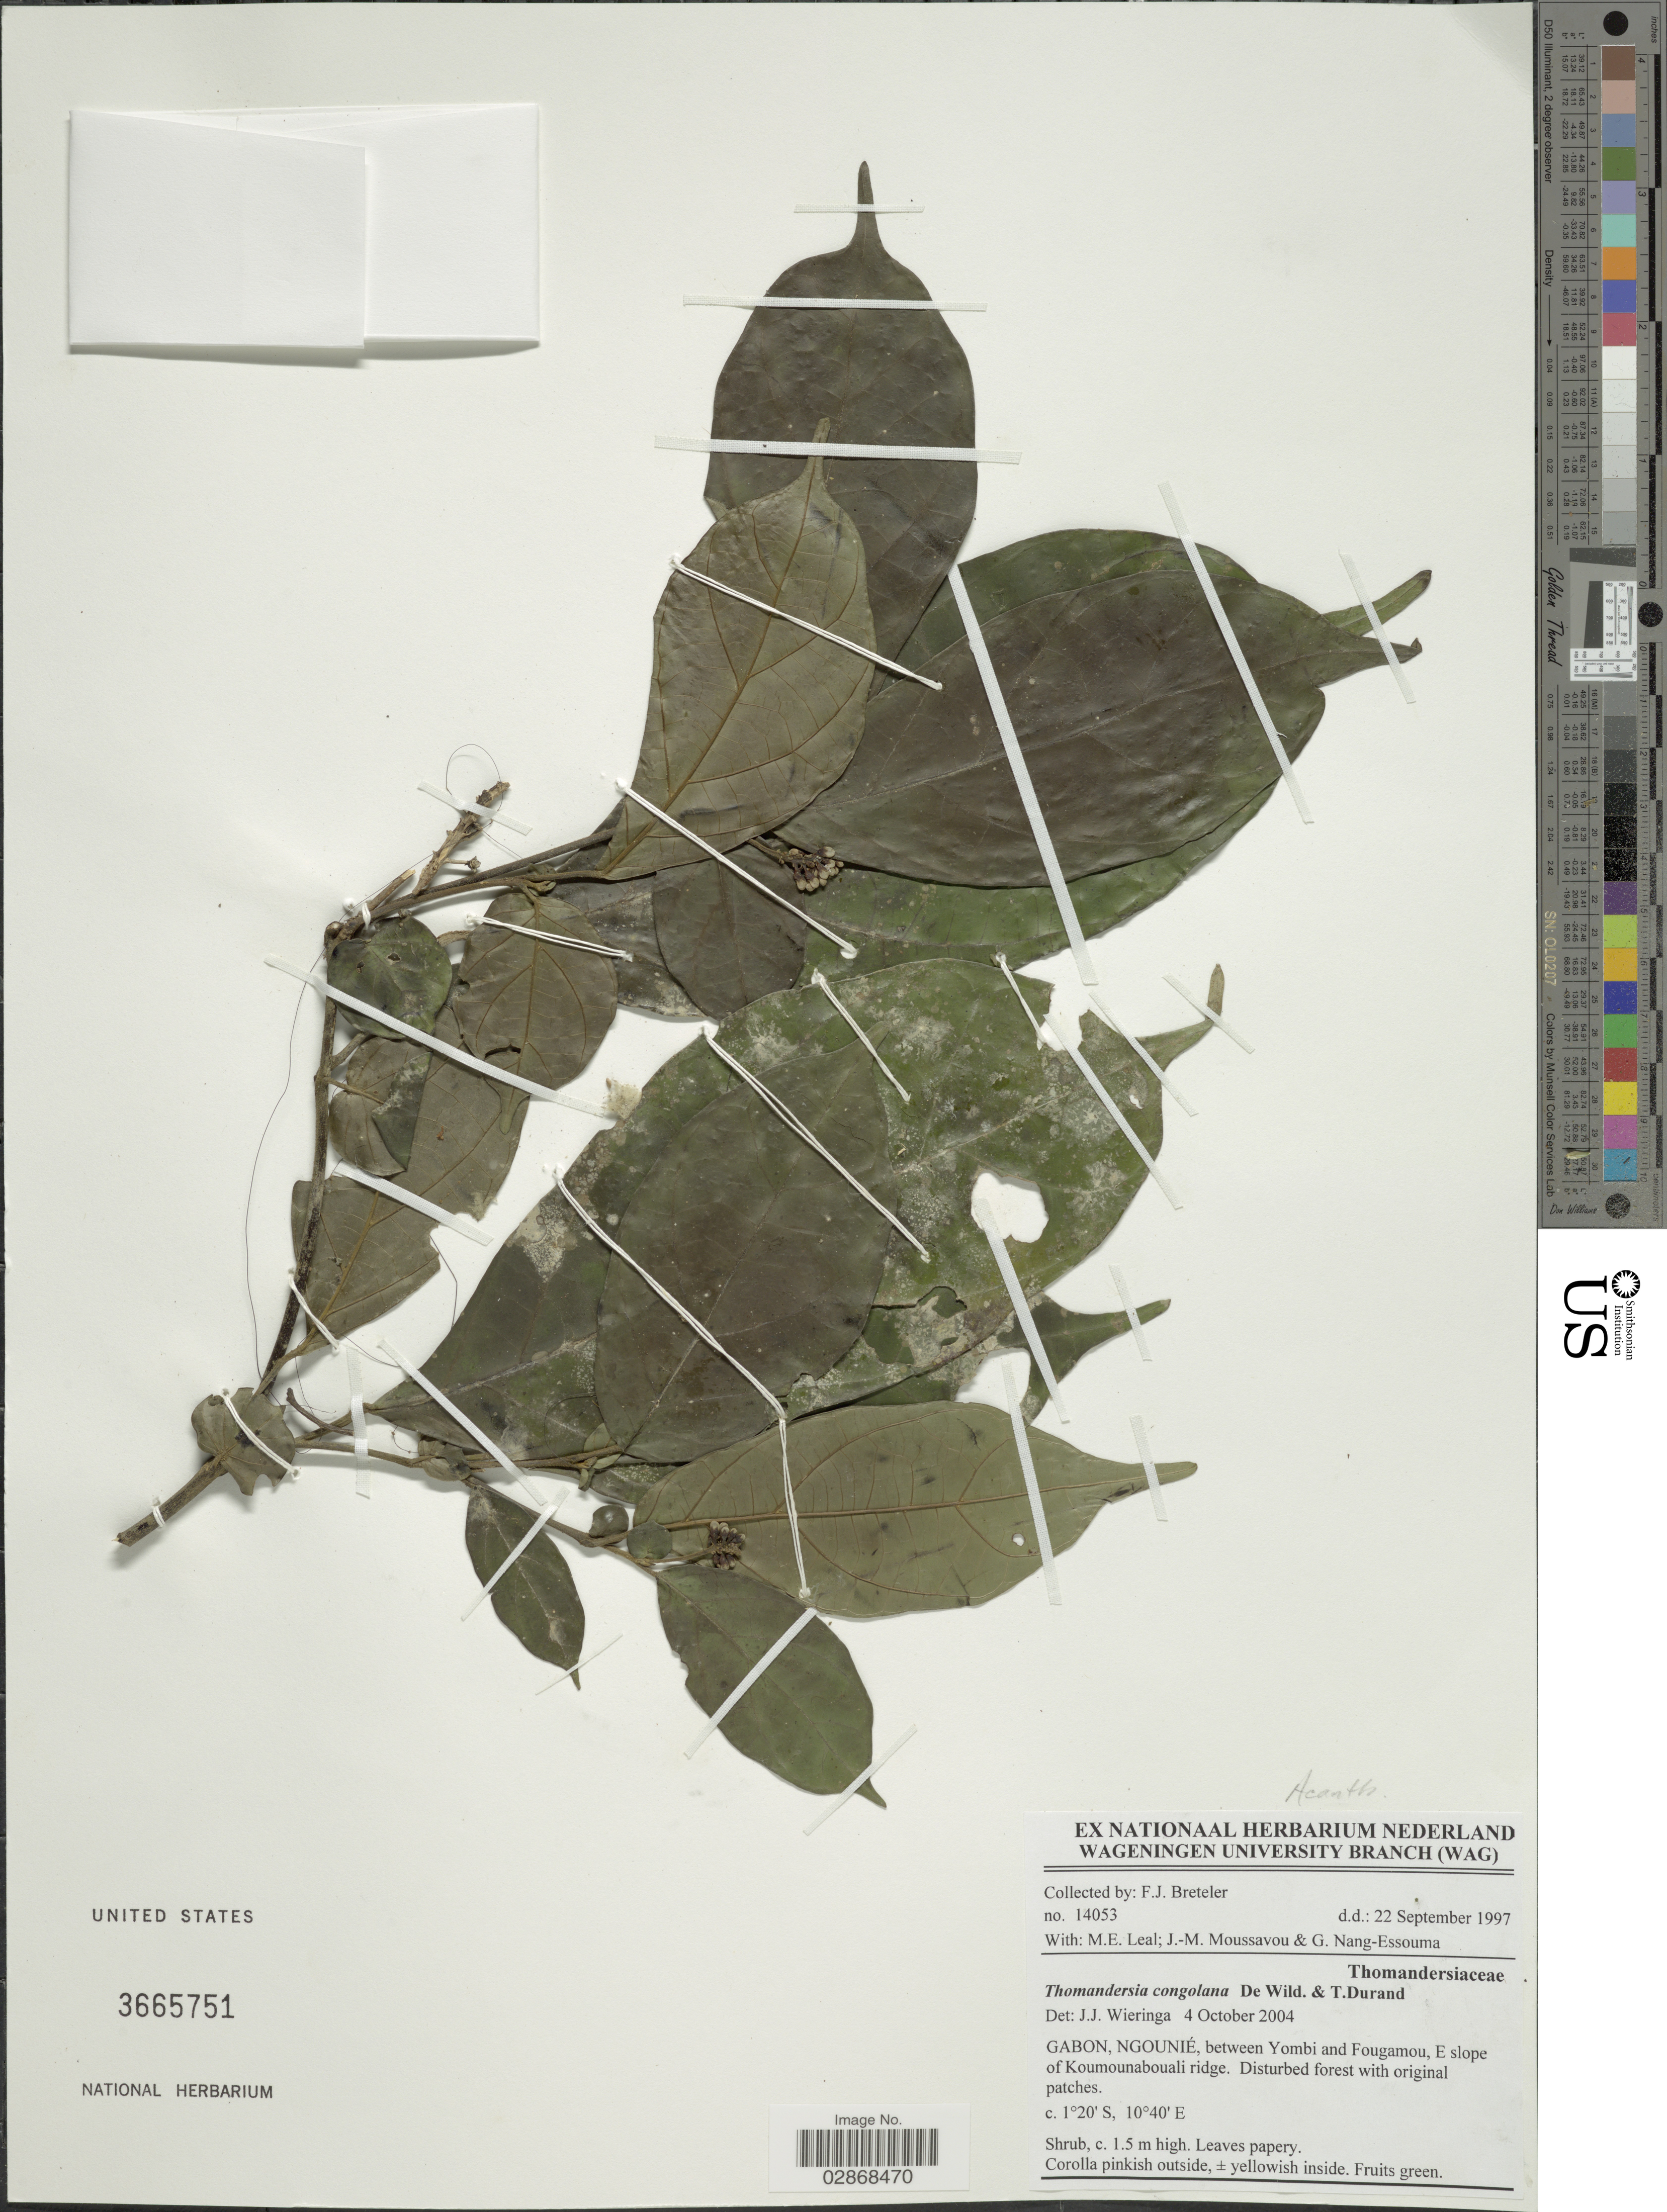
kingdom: Plantae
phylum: Tracheophyta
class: Magnoliopsida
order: Lamiales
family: Thomandersiaceae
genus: Thomandersia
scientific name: Thomandersia congolana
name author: De Wild. & Durand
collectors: F. J. Breteler, M. E. Leal, J. Moussavou & G. Nang-Essouma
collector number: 14053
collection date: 1997-09-22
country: Gabon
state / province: Ngounie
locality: Between Yombi and Fougamou, E slope of Koumounabouali ridge.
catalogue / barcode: US 3665751